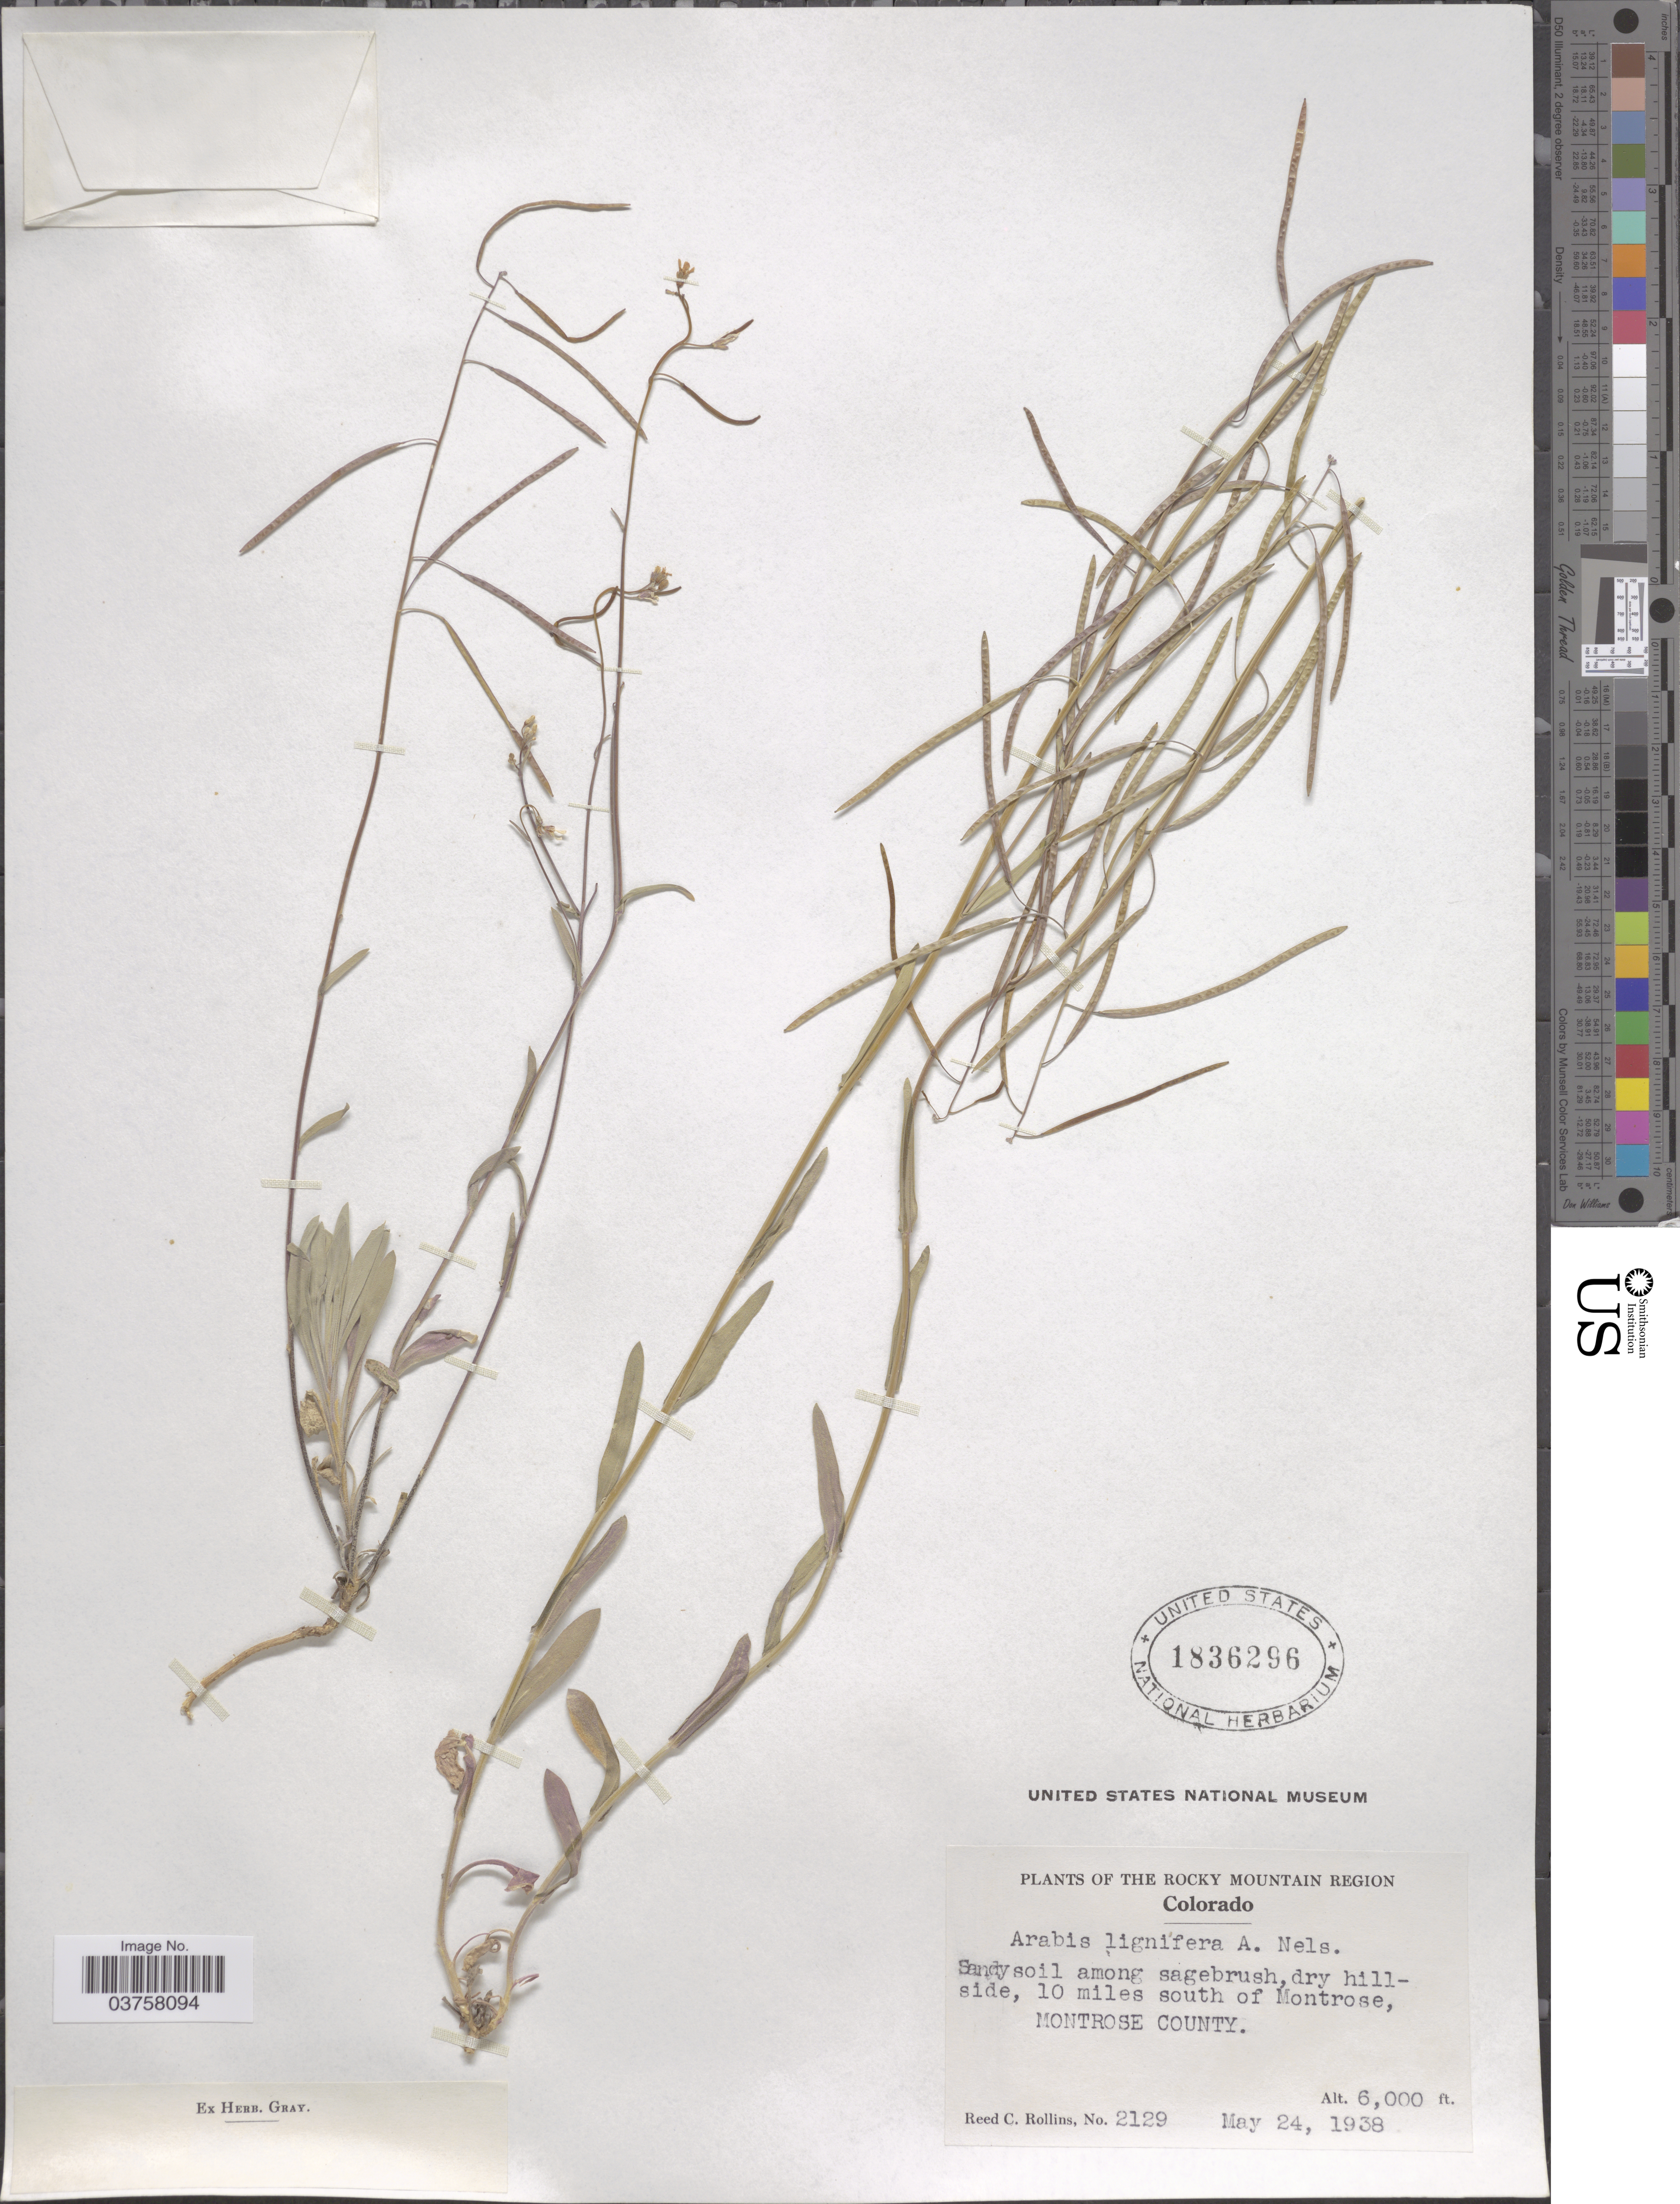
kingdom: Plantae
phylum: Tracheophyta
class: Magnoliopsida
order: Brassicales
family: Brassicaceae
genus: Arabis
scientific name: Arabis lignifera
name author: A. Nelson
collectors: R. C. Rollins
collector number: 2129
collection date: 1938-05-24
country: United States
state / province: Colorado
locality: The Rocky Mountain Region. 10 miles south of Montrose, Montrose County.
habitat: sandy soil, among sagebrush, dry hillside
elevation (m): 1829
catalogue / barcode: US 1836296